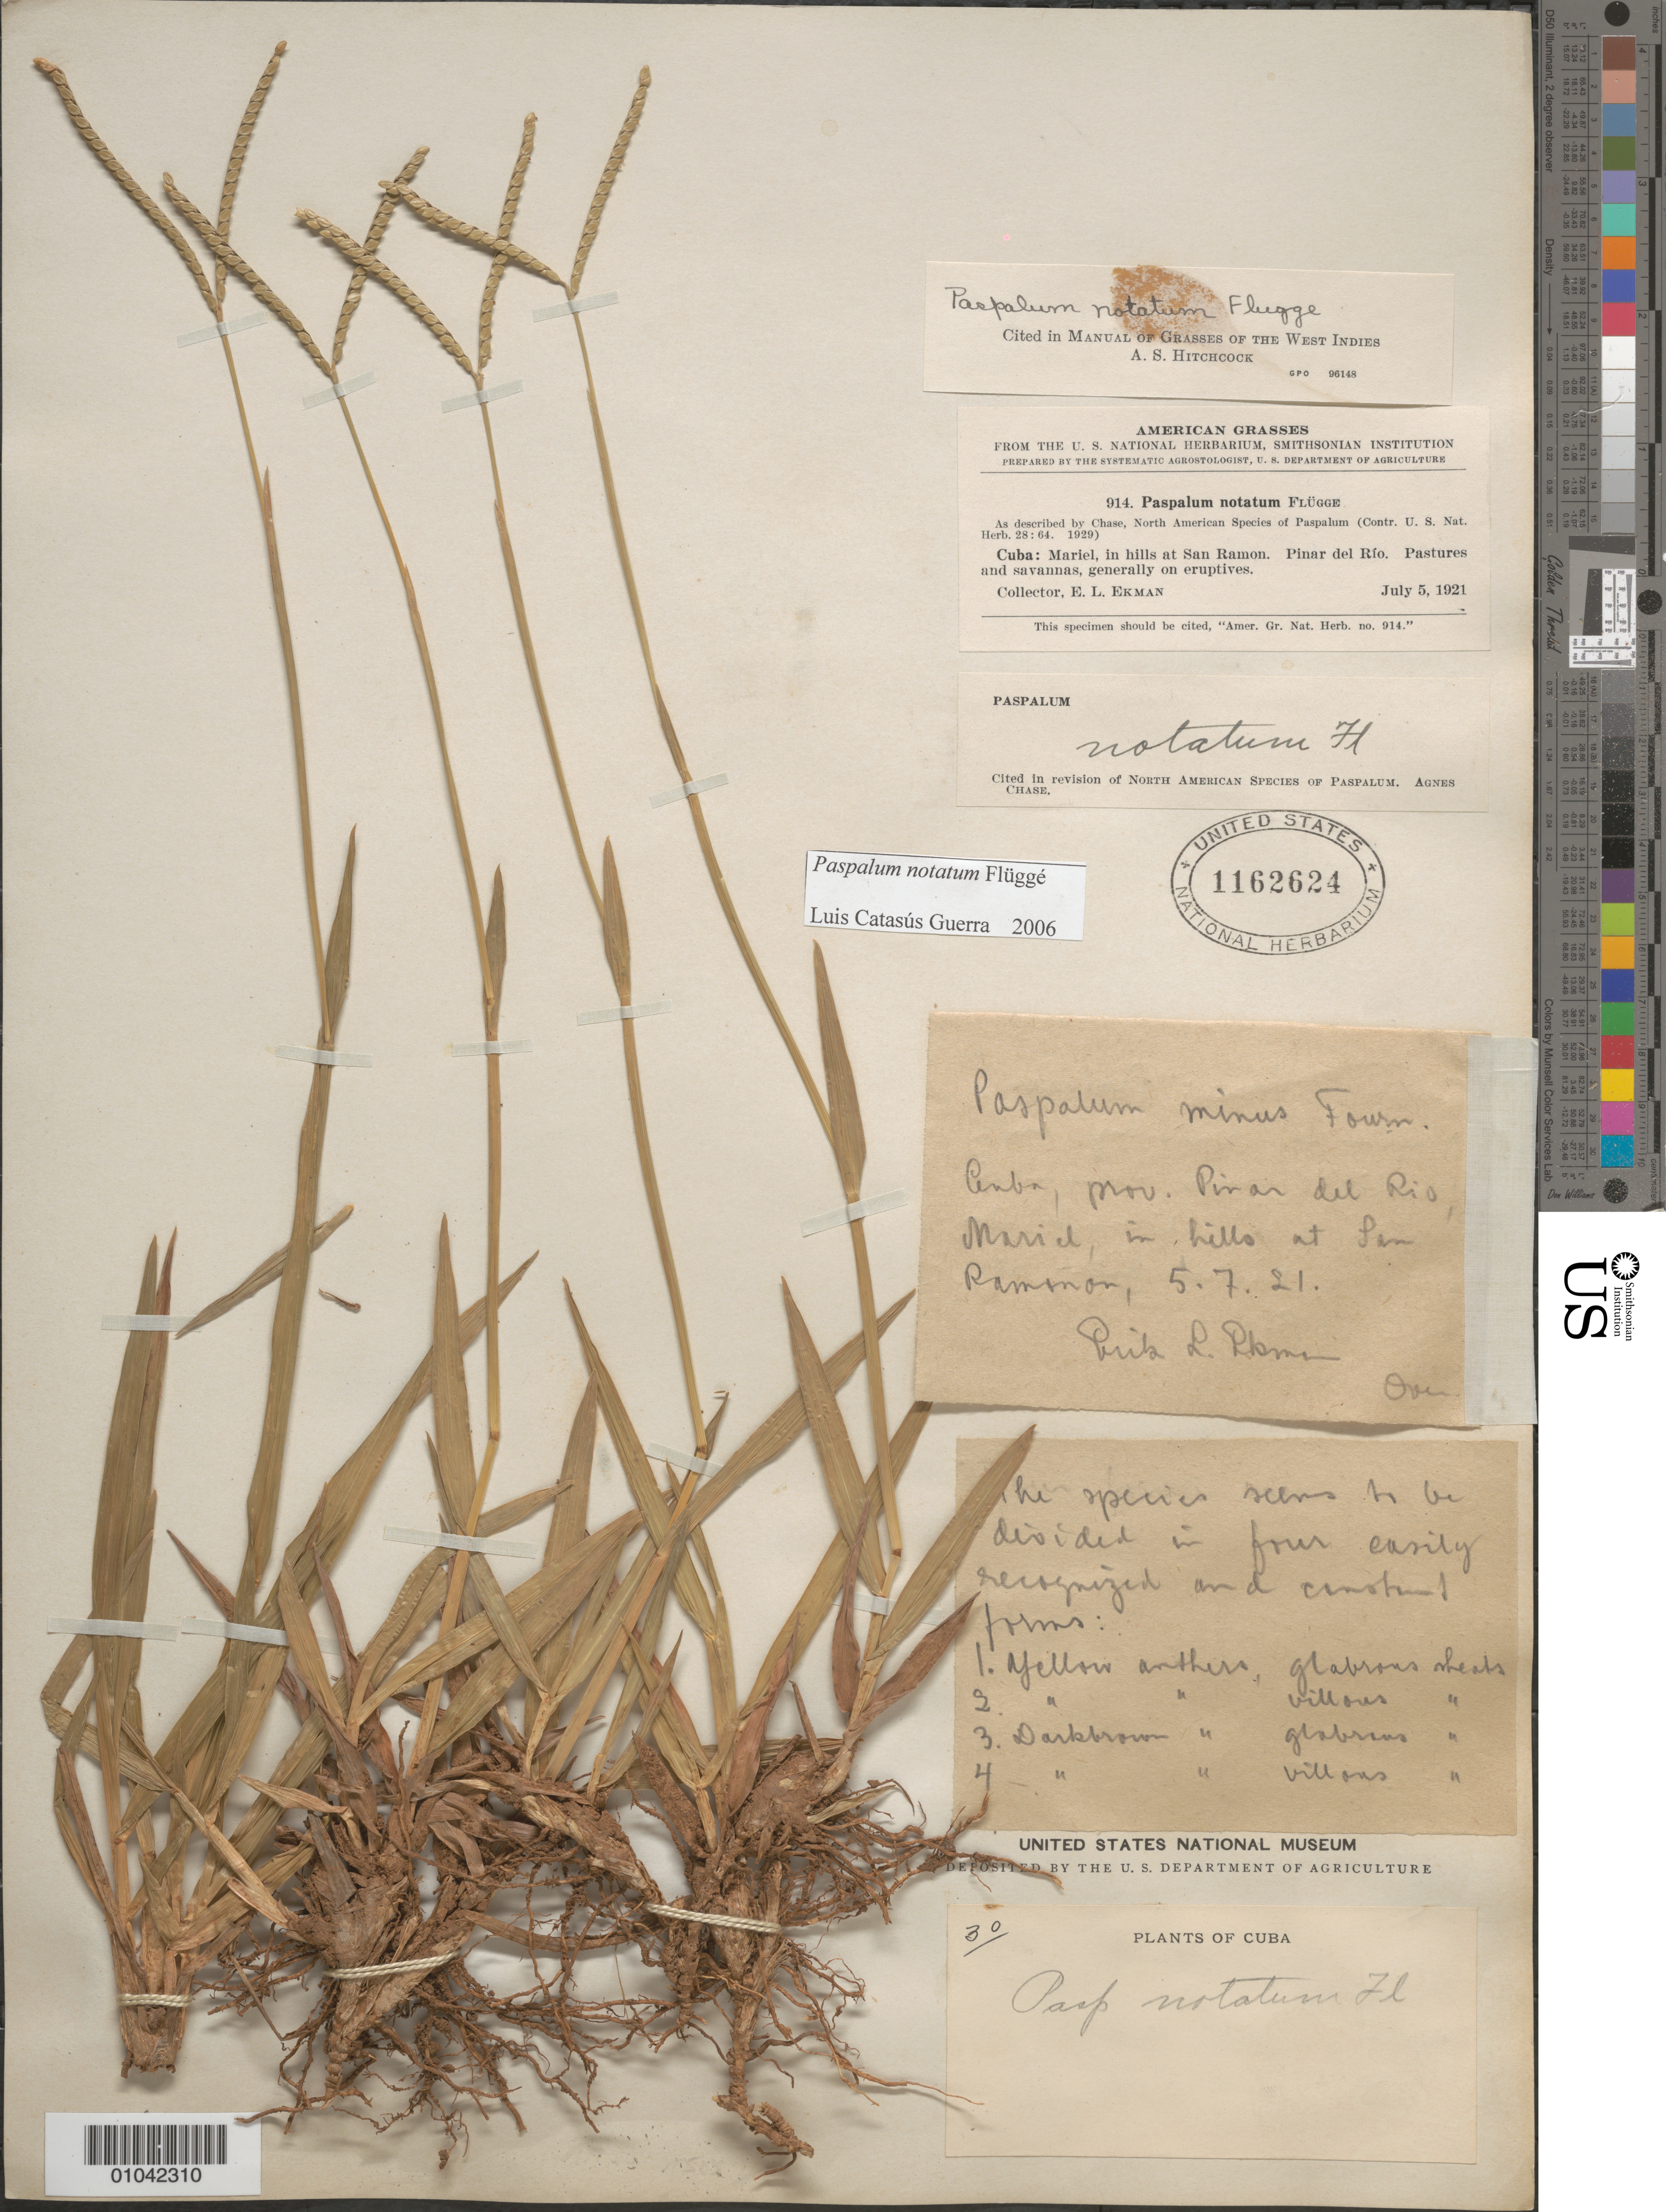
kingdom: Plantae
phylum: Tracheophyta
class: Liliopsida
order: Poales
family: Poaceae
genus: Paspalum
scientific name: Paspalum notatum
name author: Flüggé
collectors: E. L. Ekman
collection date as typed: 05 Jul 1921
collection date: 1921-07-05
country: Cuba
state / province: Pinar del Rio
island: Cuba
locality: Mariel, in hills at San Ramon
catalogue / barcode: US 1162624